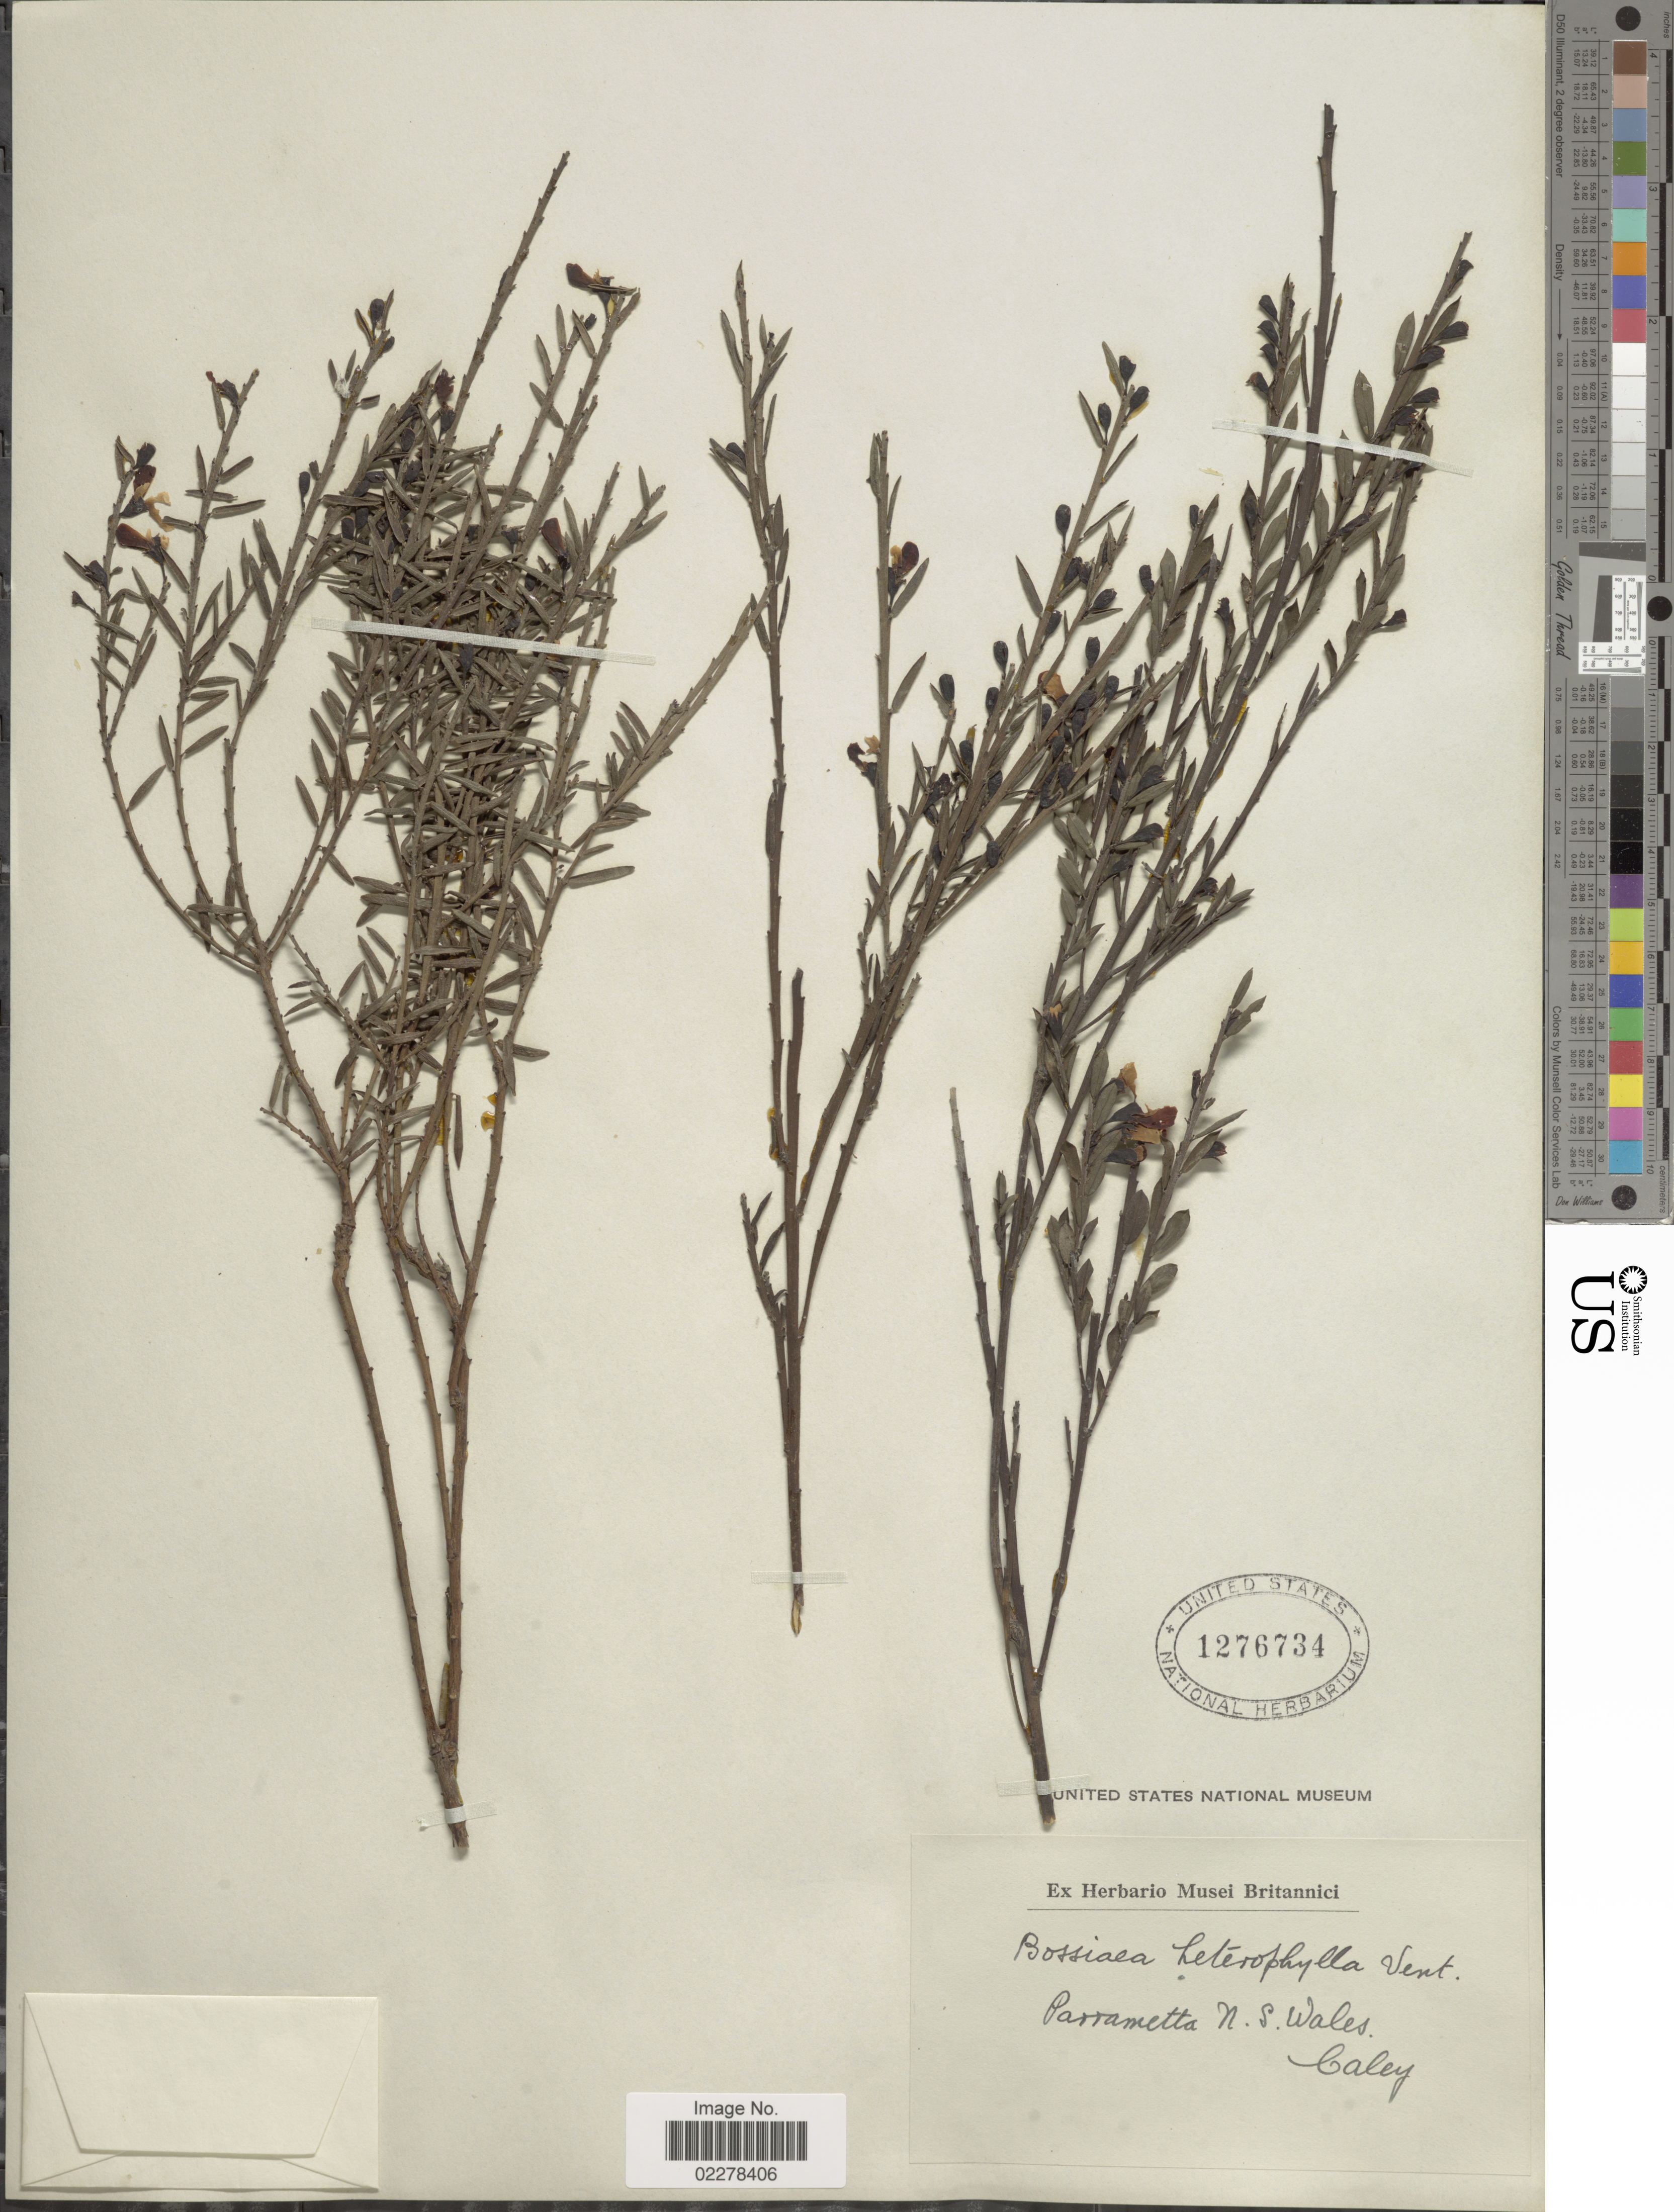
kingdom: Plantae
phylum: Tracheophyta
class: Magnoliopsida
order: Fabales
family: Fabaceae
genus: Bossiaea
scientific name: Bossiaea heterophylla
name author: Vent.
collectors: -. Caley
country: Australia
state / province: New South Wales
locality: Parrametta, N.S. Wales.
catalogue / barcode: US 1276734